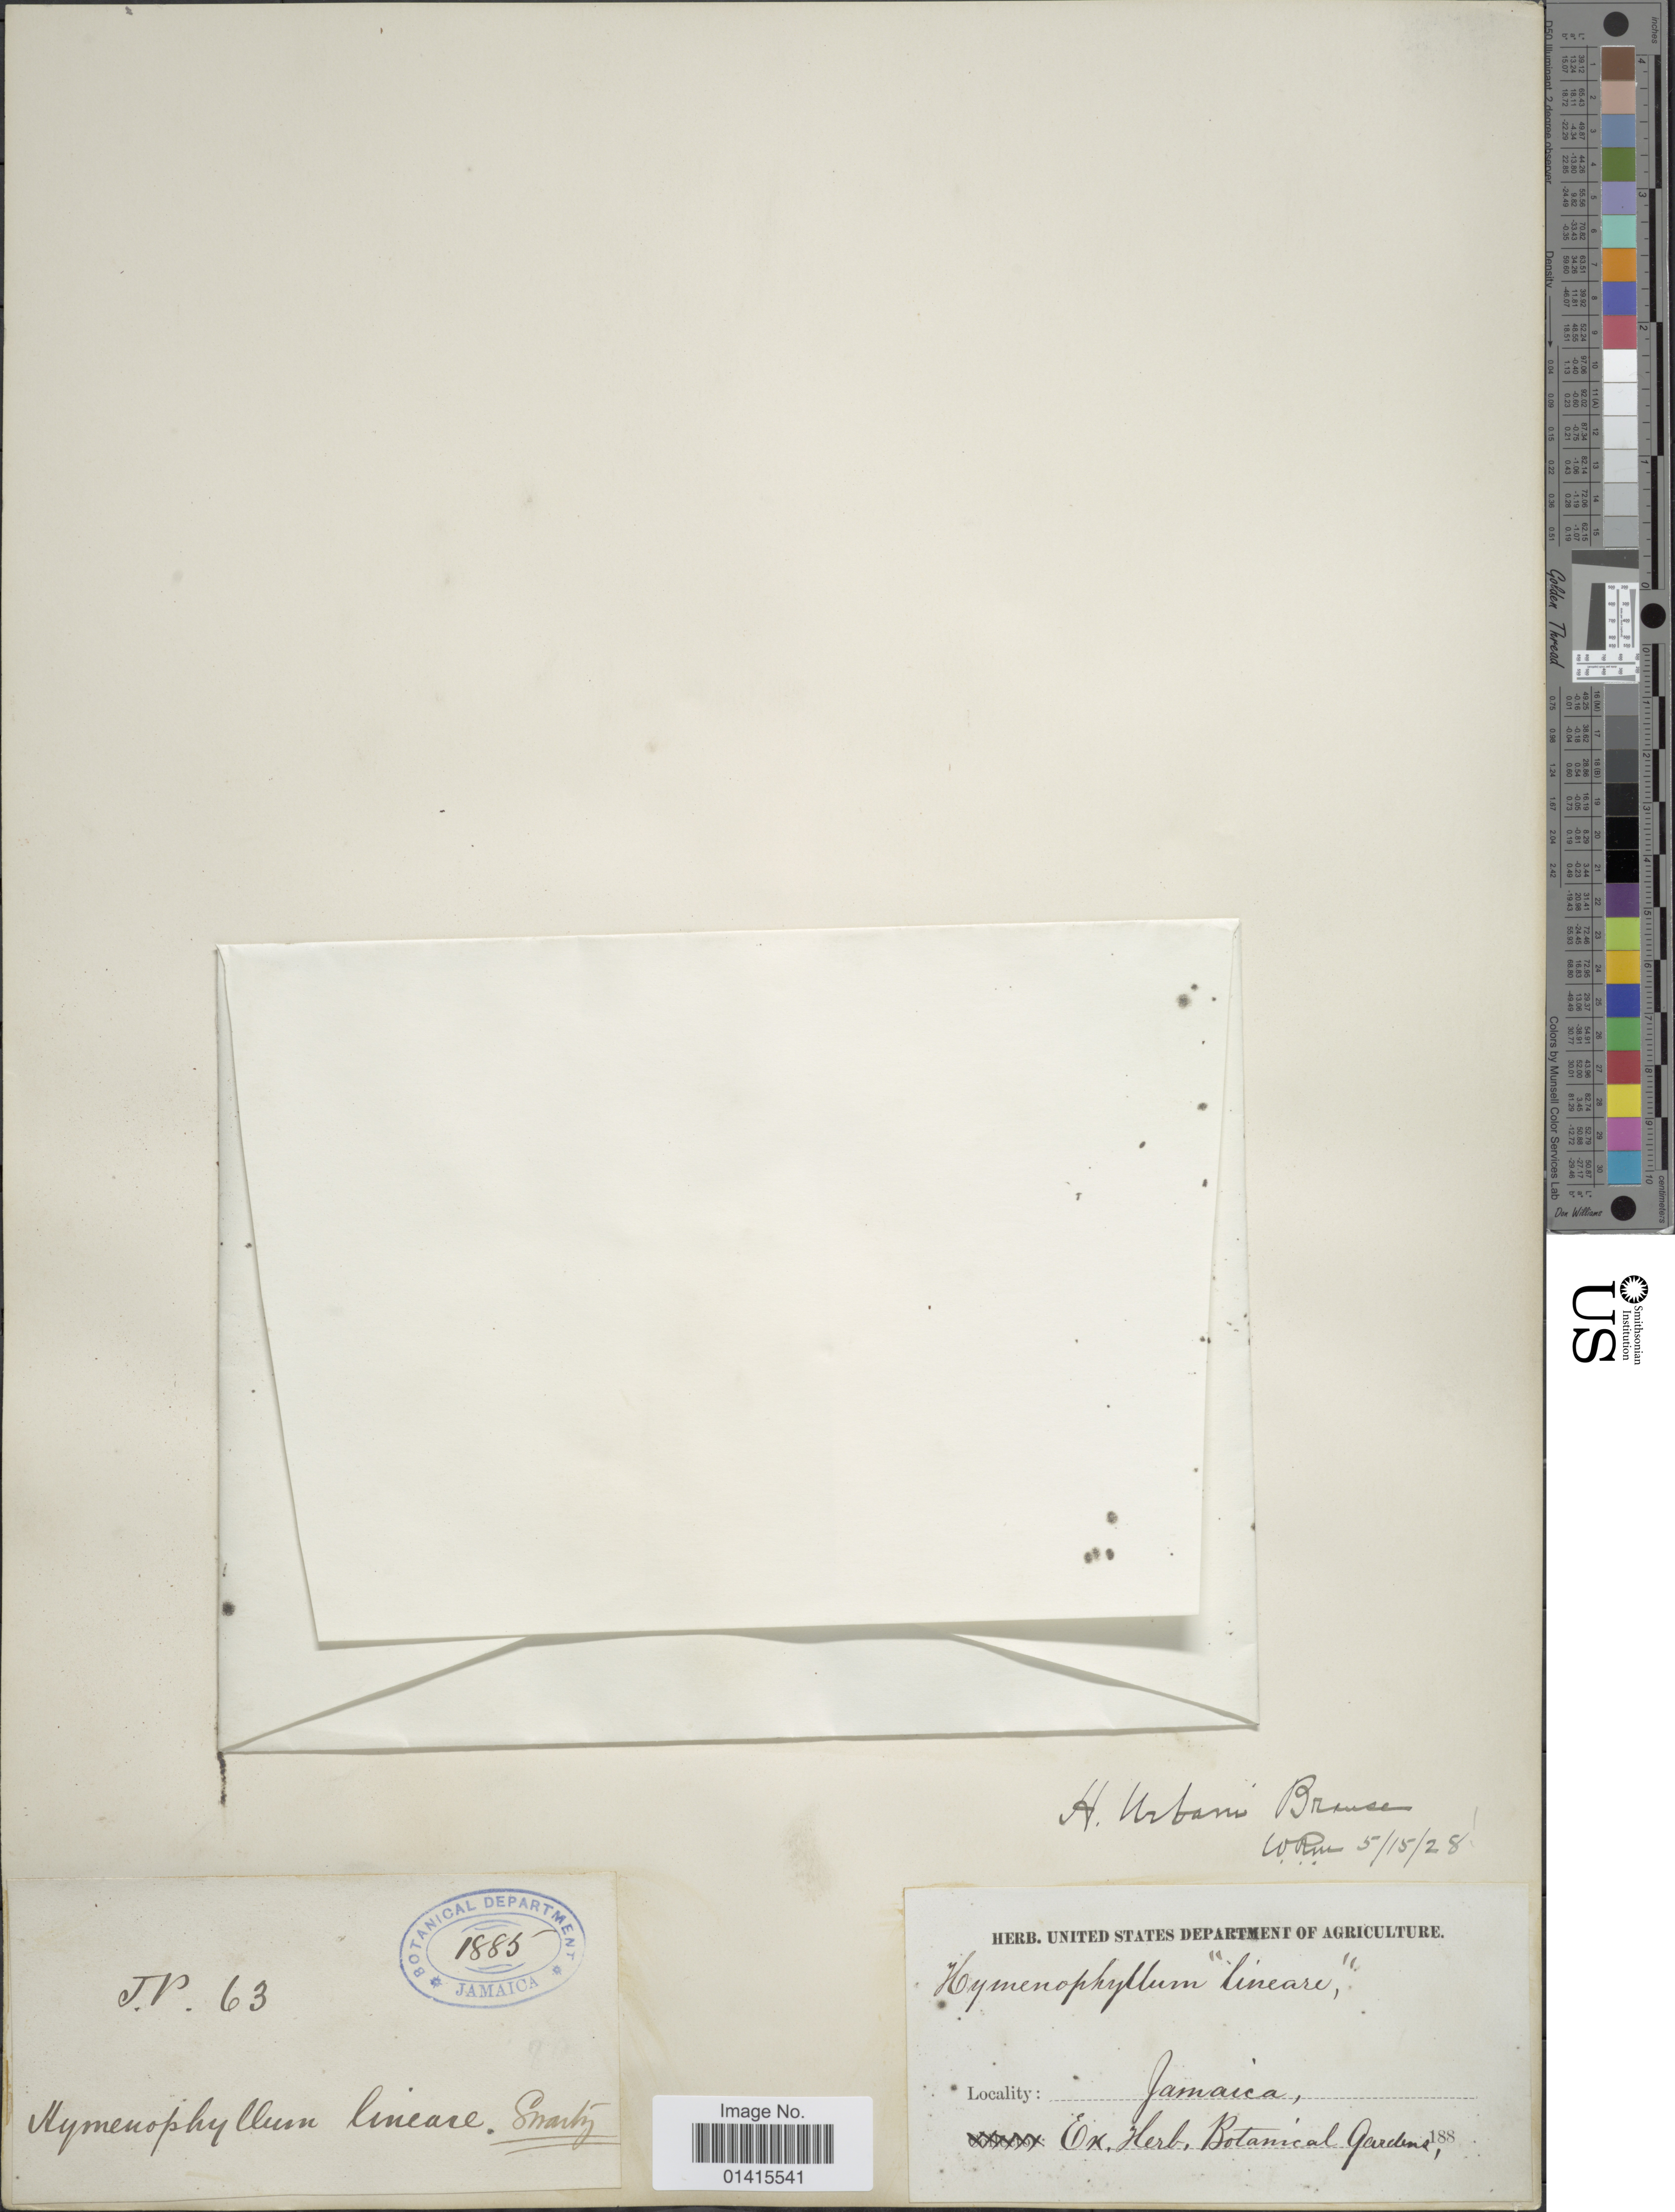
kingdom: Plantae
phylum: Tracheophyta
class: Polypodiopsida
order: Hymenophyllales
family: Hymenophyllaceae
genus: Hymenophyllum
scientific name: Hymenophyllum urbanii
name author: Brause in Urb.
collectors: ex herb. Botanic Gardens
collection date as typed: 188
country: Jamaica